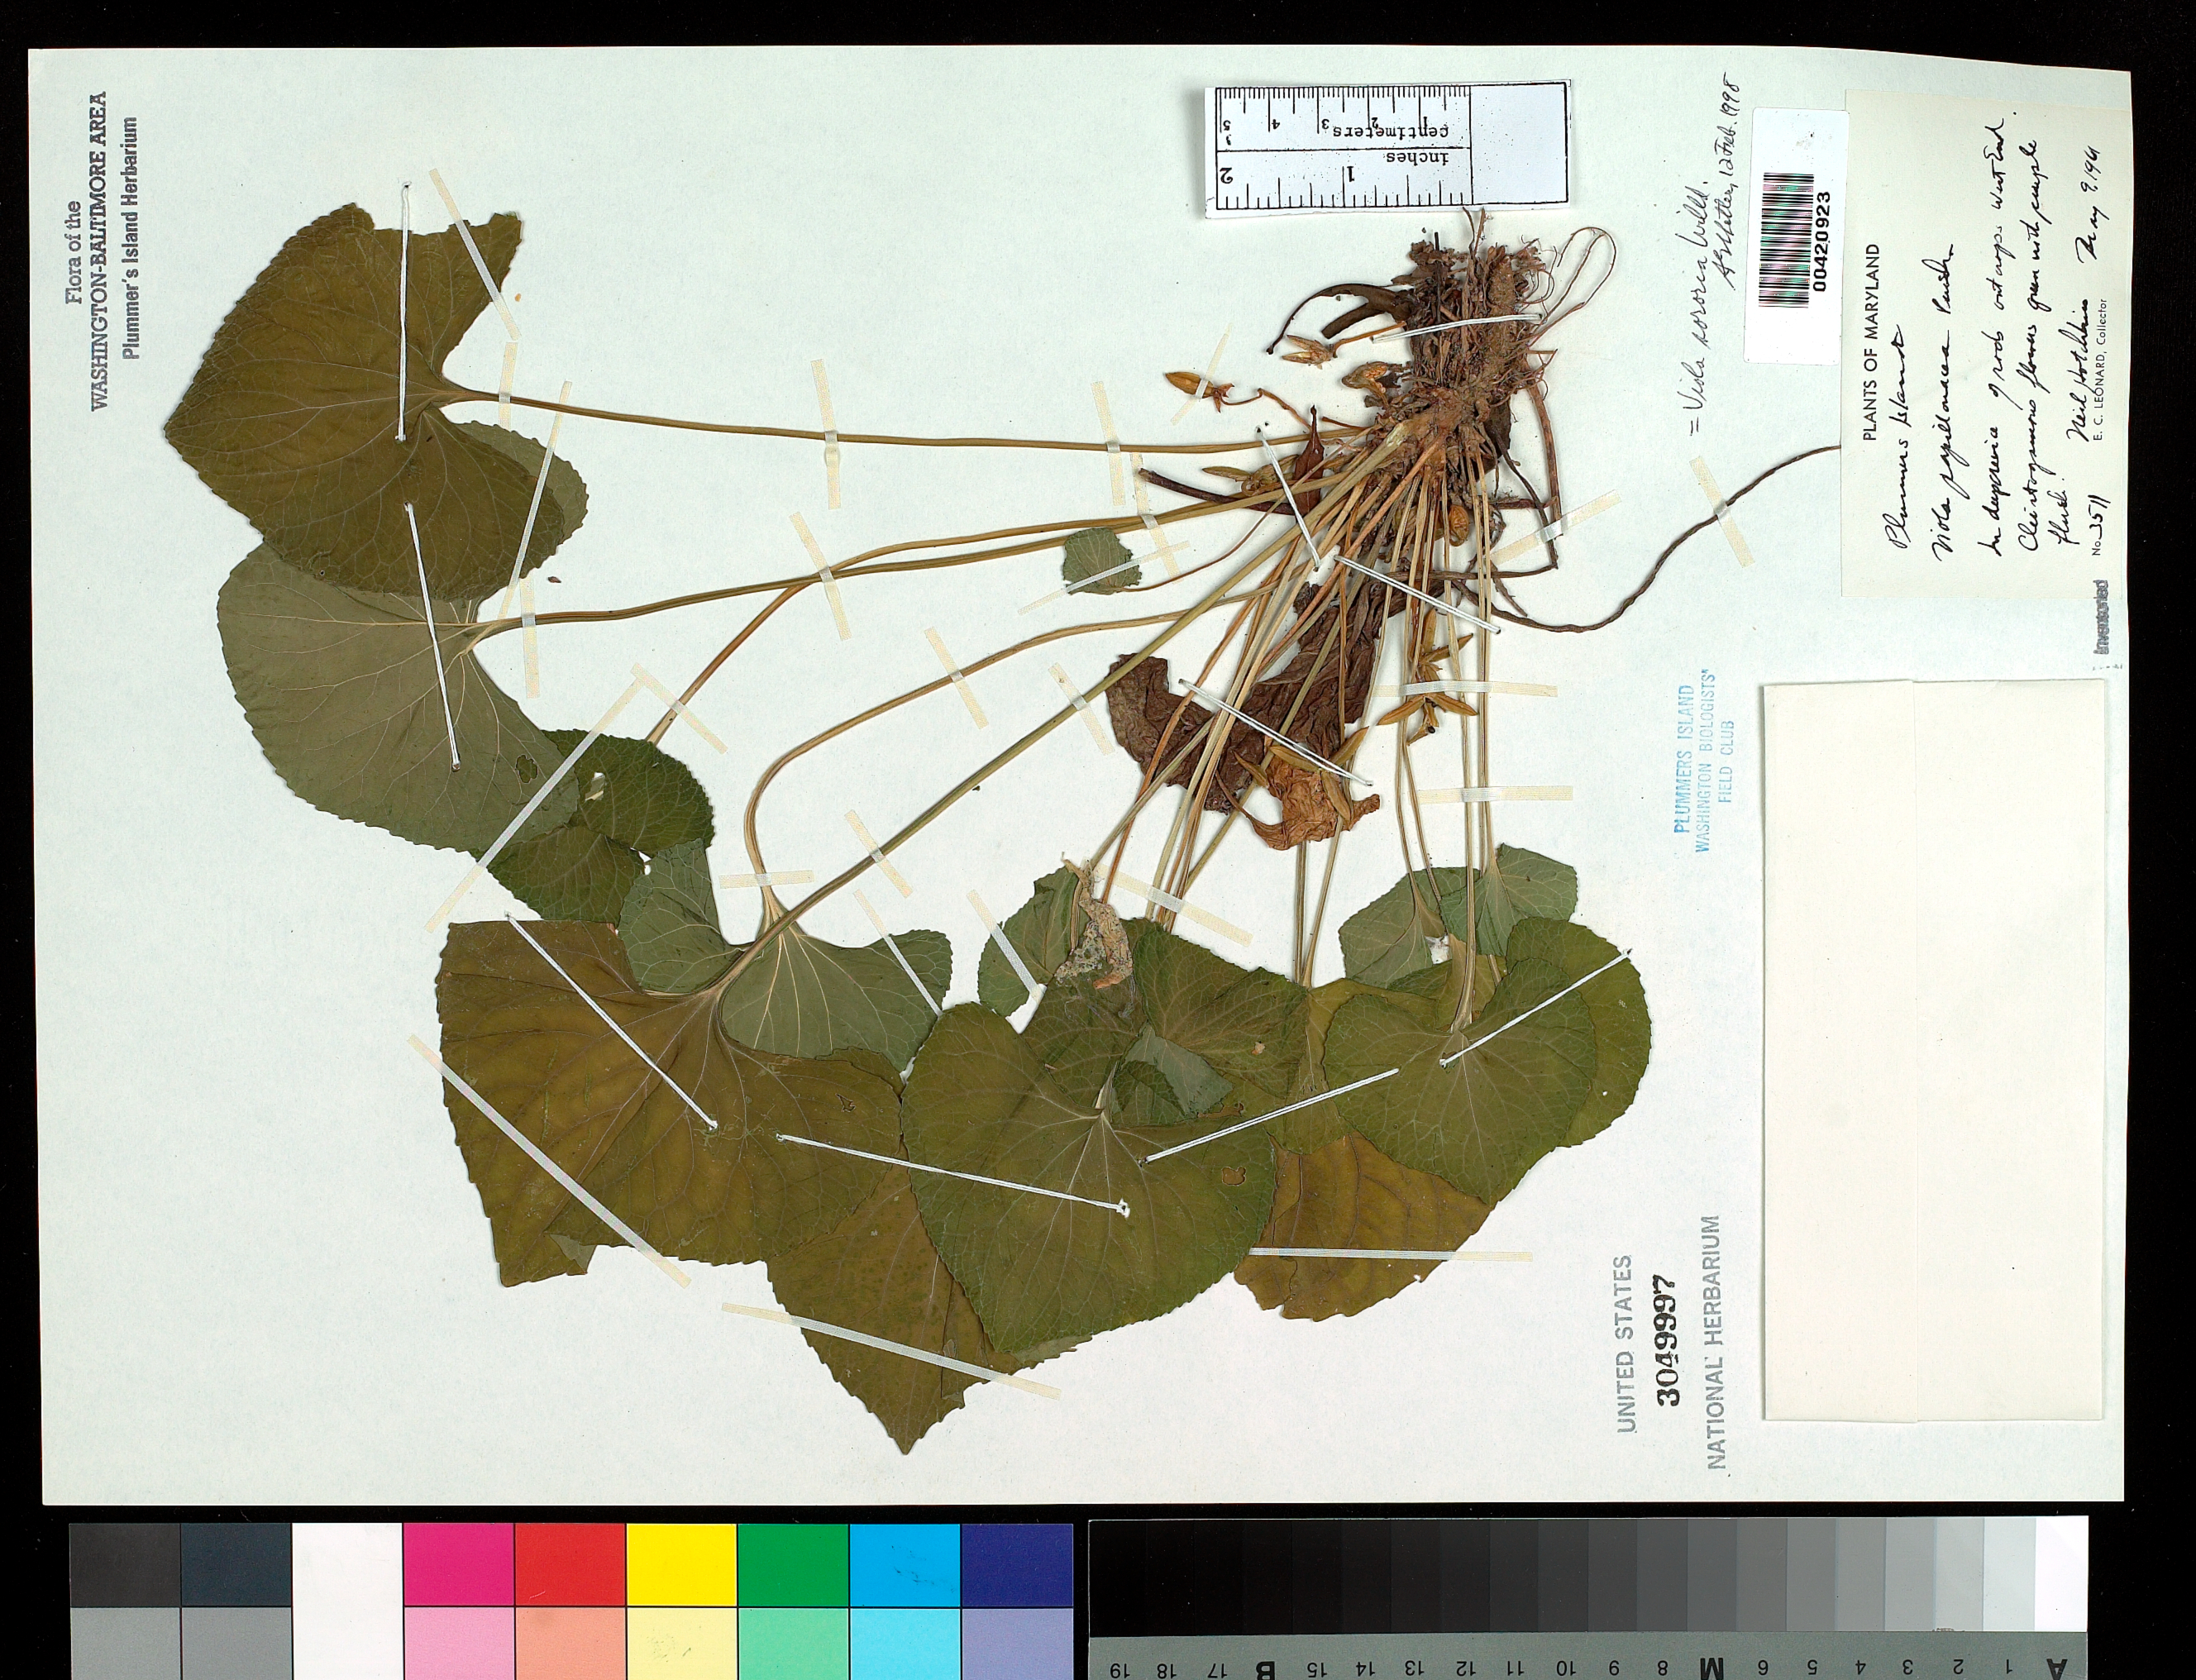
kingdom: Plantae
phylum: Tracheophyta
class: Magnoliopsida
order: Malpighiales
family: Violaceae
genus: Viola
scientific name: Viola sororia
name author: Willd.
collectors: E. C. Leonard & N. Hotchkiss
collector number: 3106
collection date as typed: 09 May 1961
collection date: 1961-05-09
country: United States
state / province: Maryland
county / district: Montgomery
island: Plummers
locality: Plummer's Island, west end Plummers Island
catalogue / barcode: US 3049997